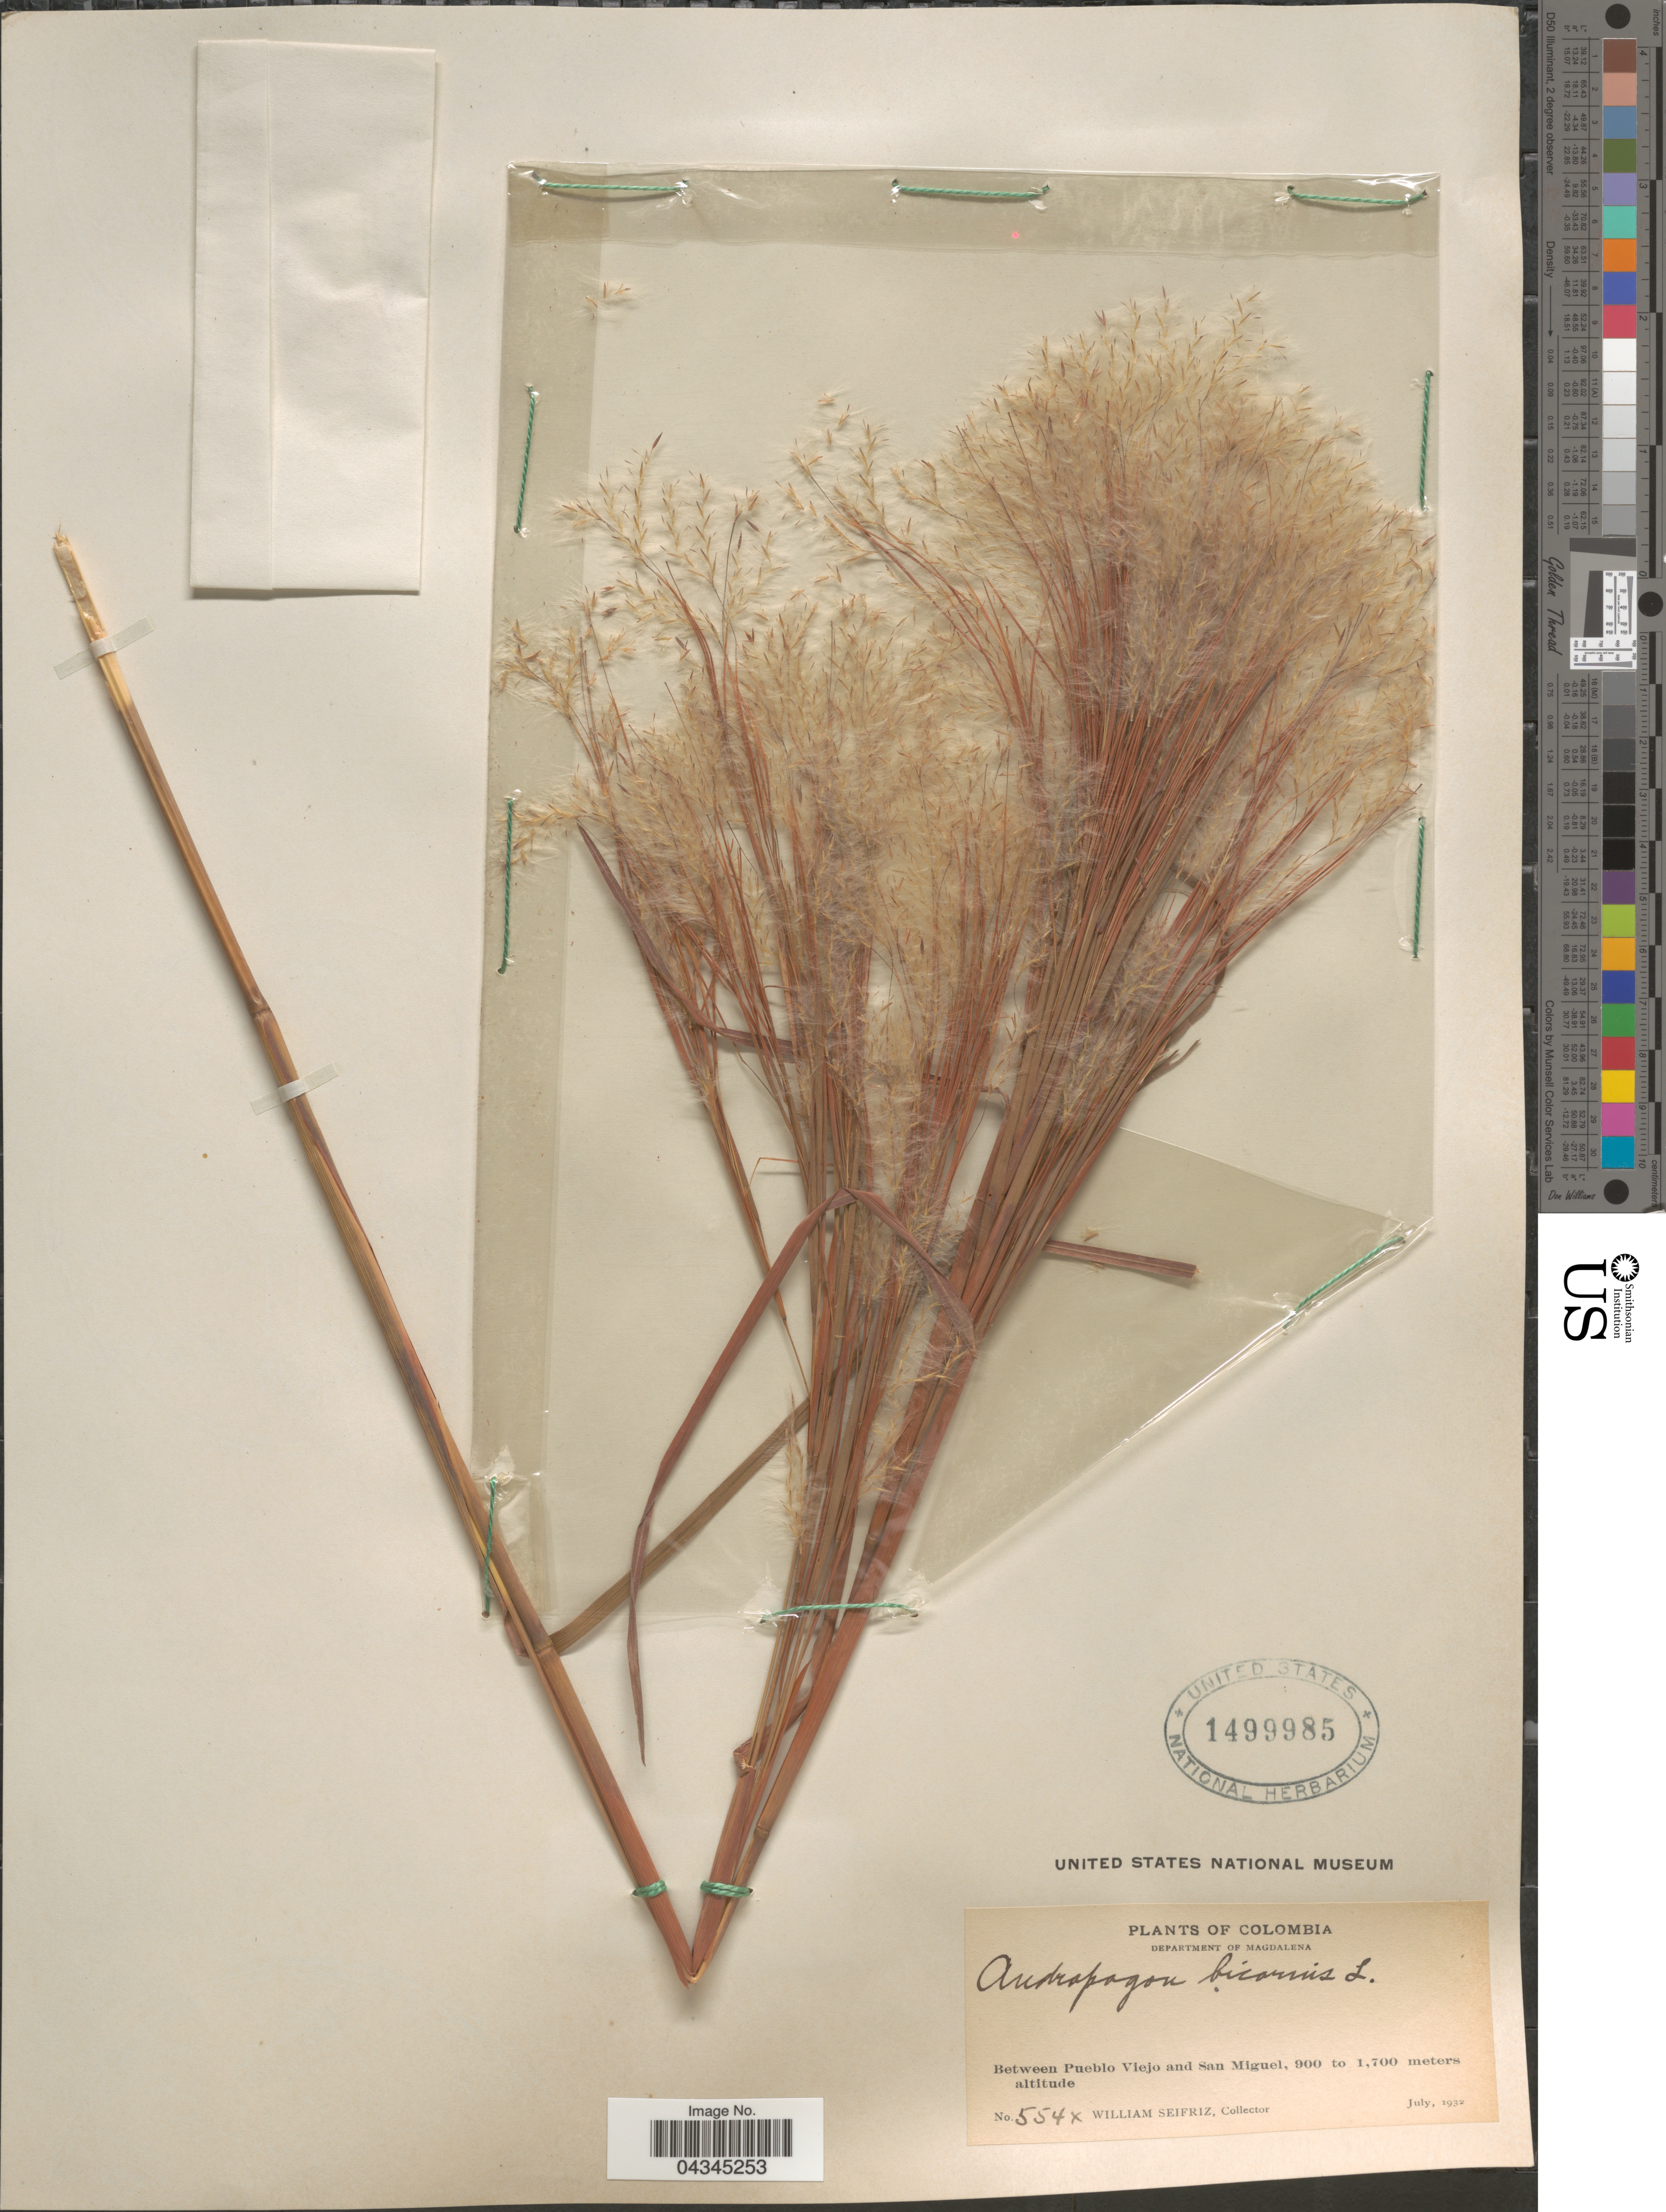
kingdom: Plantae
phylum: Tracheophyta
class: Liliopsida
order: Poales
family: Poaceae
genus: Andropogon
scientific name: Andropogon bicornis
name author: L.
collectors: W. Seifriz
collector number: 554x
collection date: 1932-07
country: Colombia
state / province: Magdalena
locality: Department Of Magdalena. Between Pueblo Viejo and San Miguel.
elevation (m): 900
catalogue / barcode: US 1499985